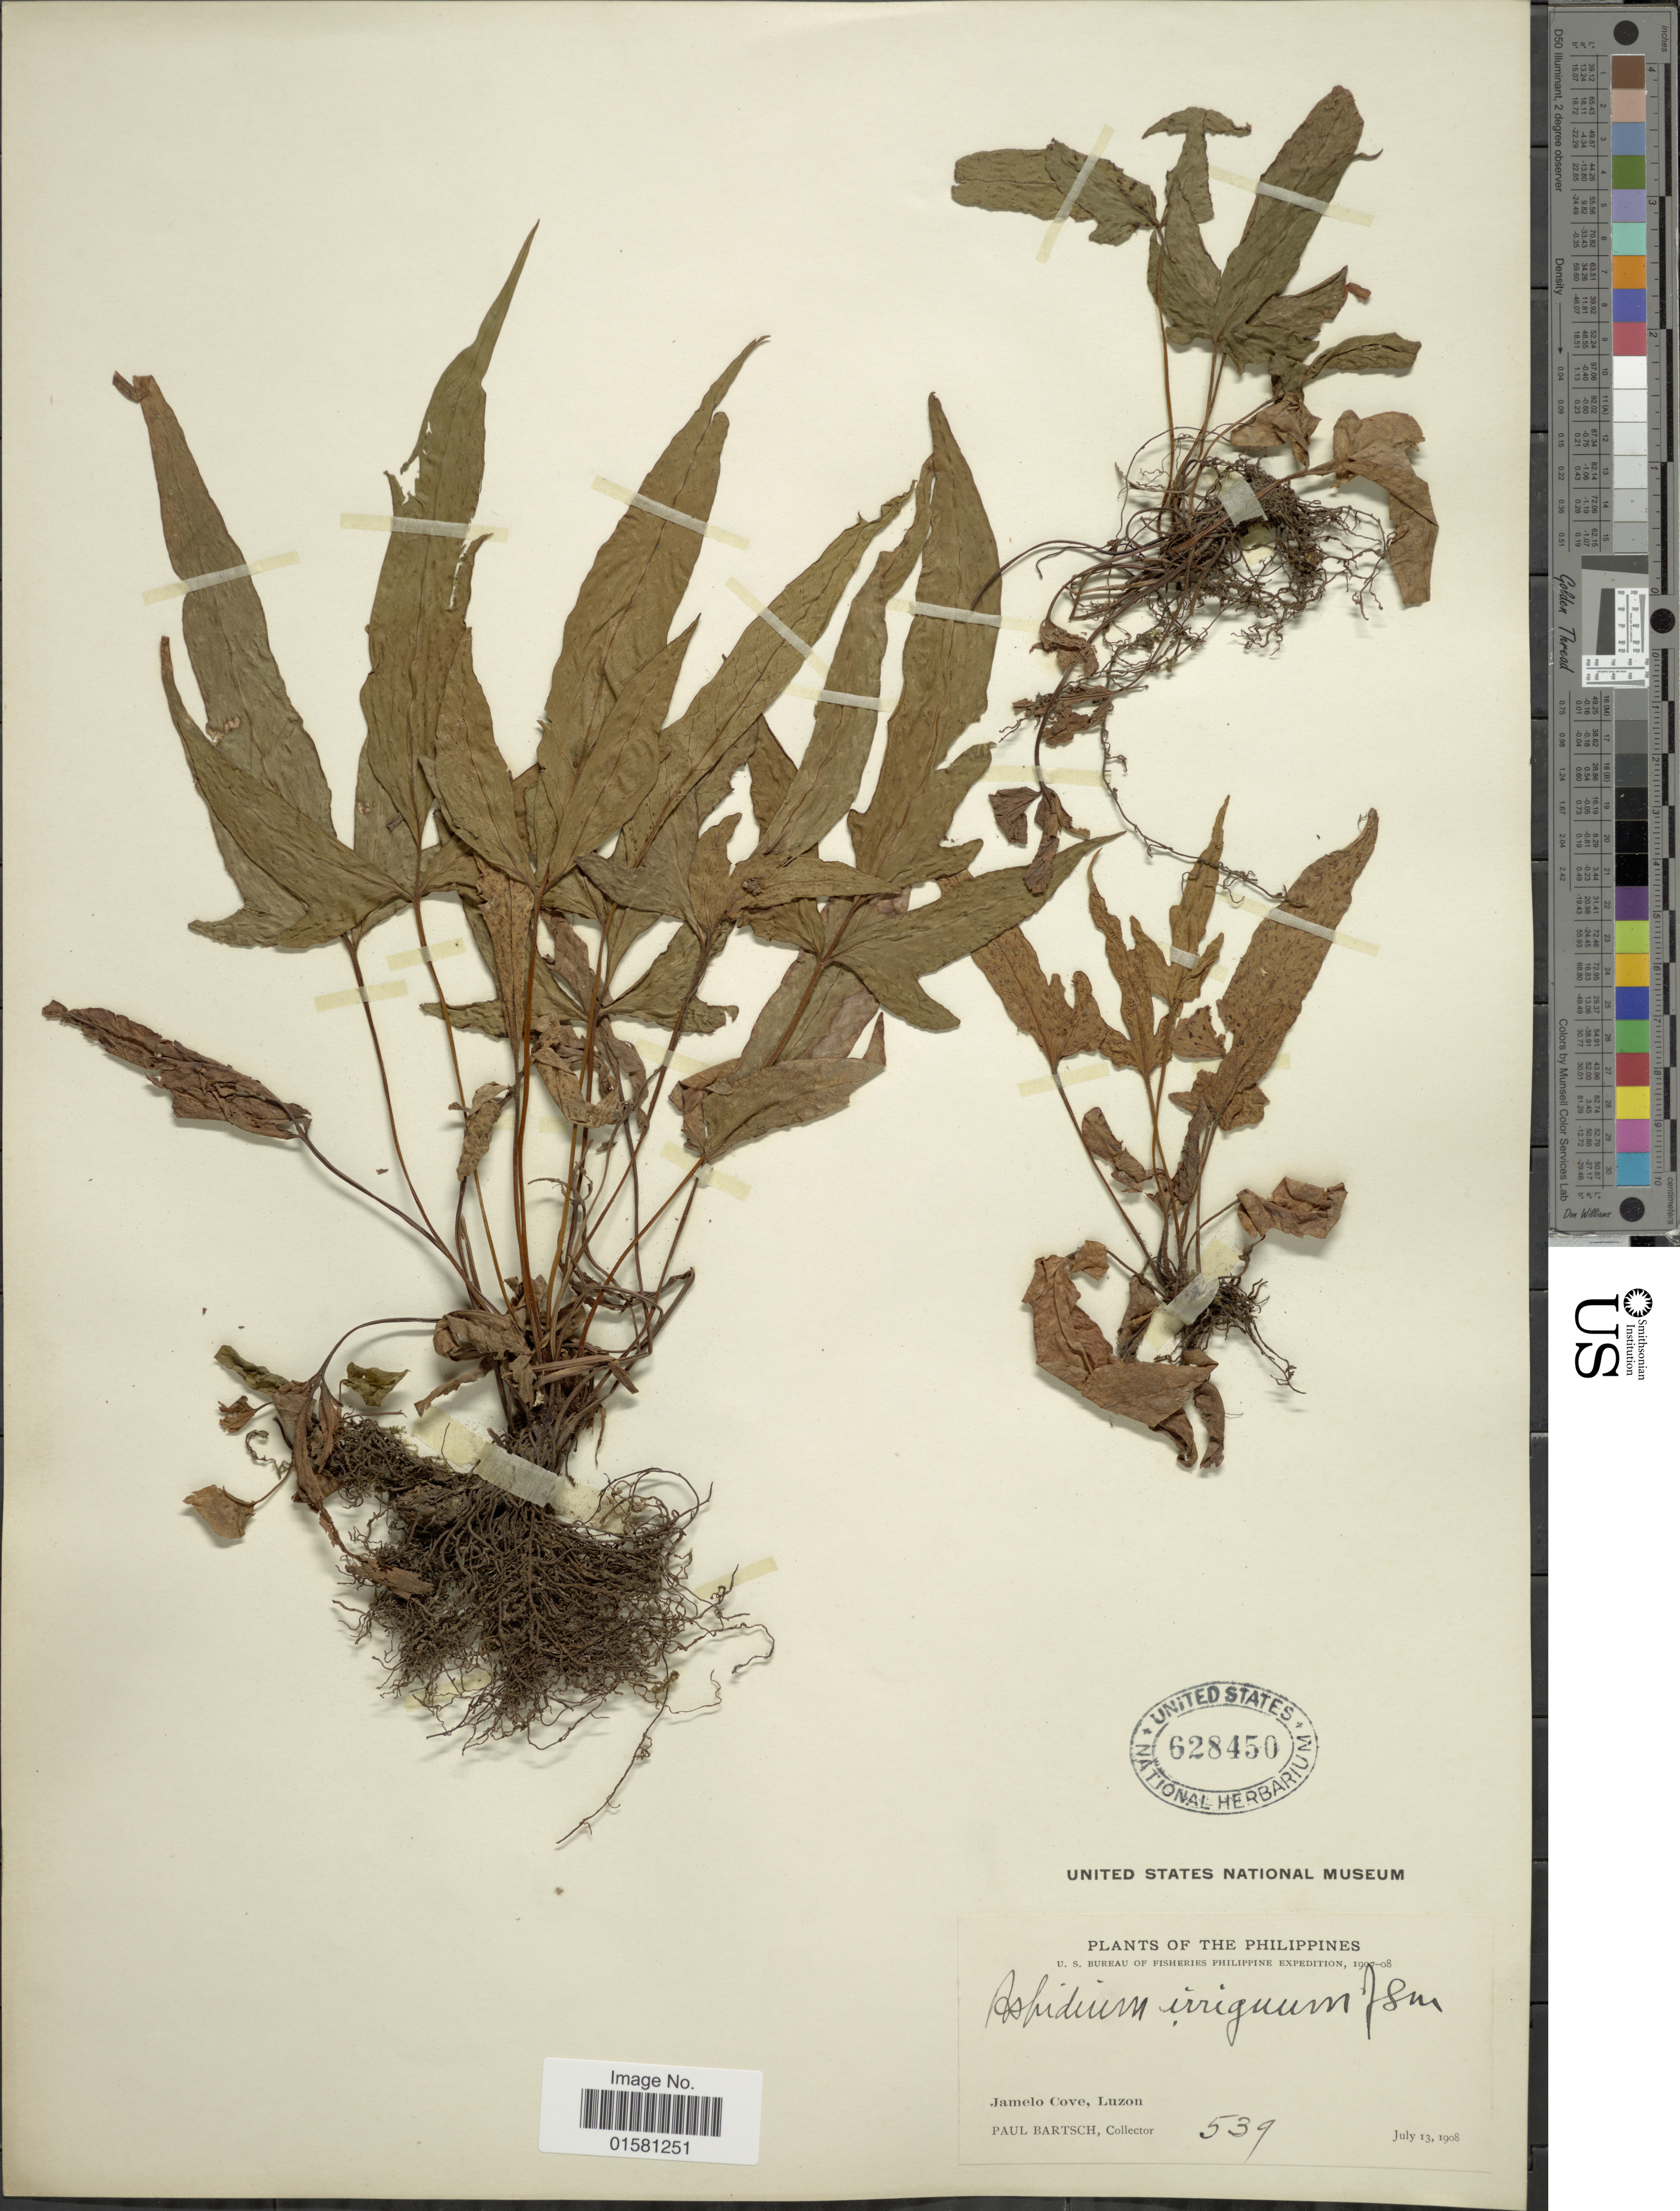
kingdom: Plantae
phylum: Tracheophyta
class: Polypodiopsida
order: Polypodiales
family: Tectariaceae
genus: Tectaria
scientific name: Tectaria trifida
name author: (Fée) Price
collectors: P. Bartsch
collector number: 539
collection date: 1908-07-13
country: Philippines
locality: Jamelo Cove, Luzon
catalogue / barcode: US 628450